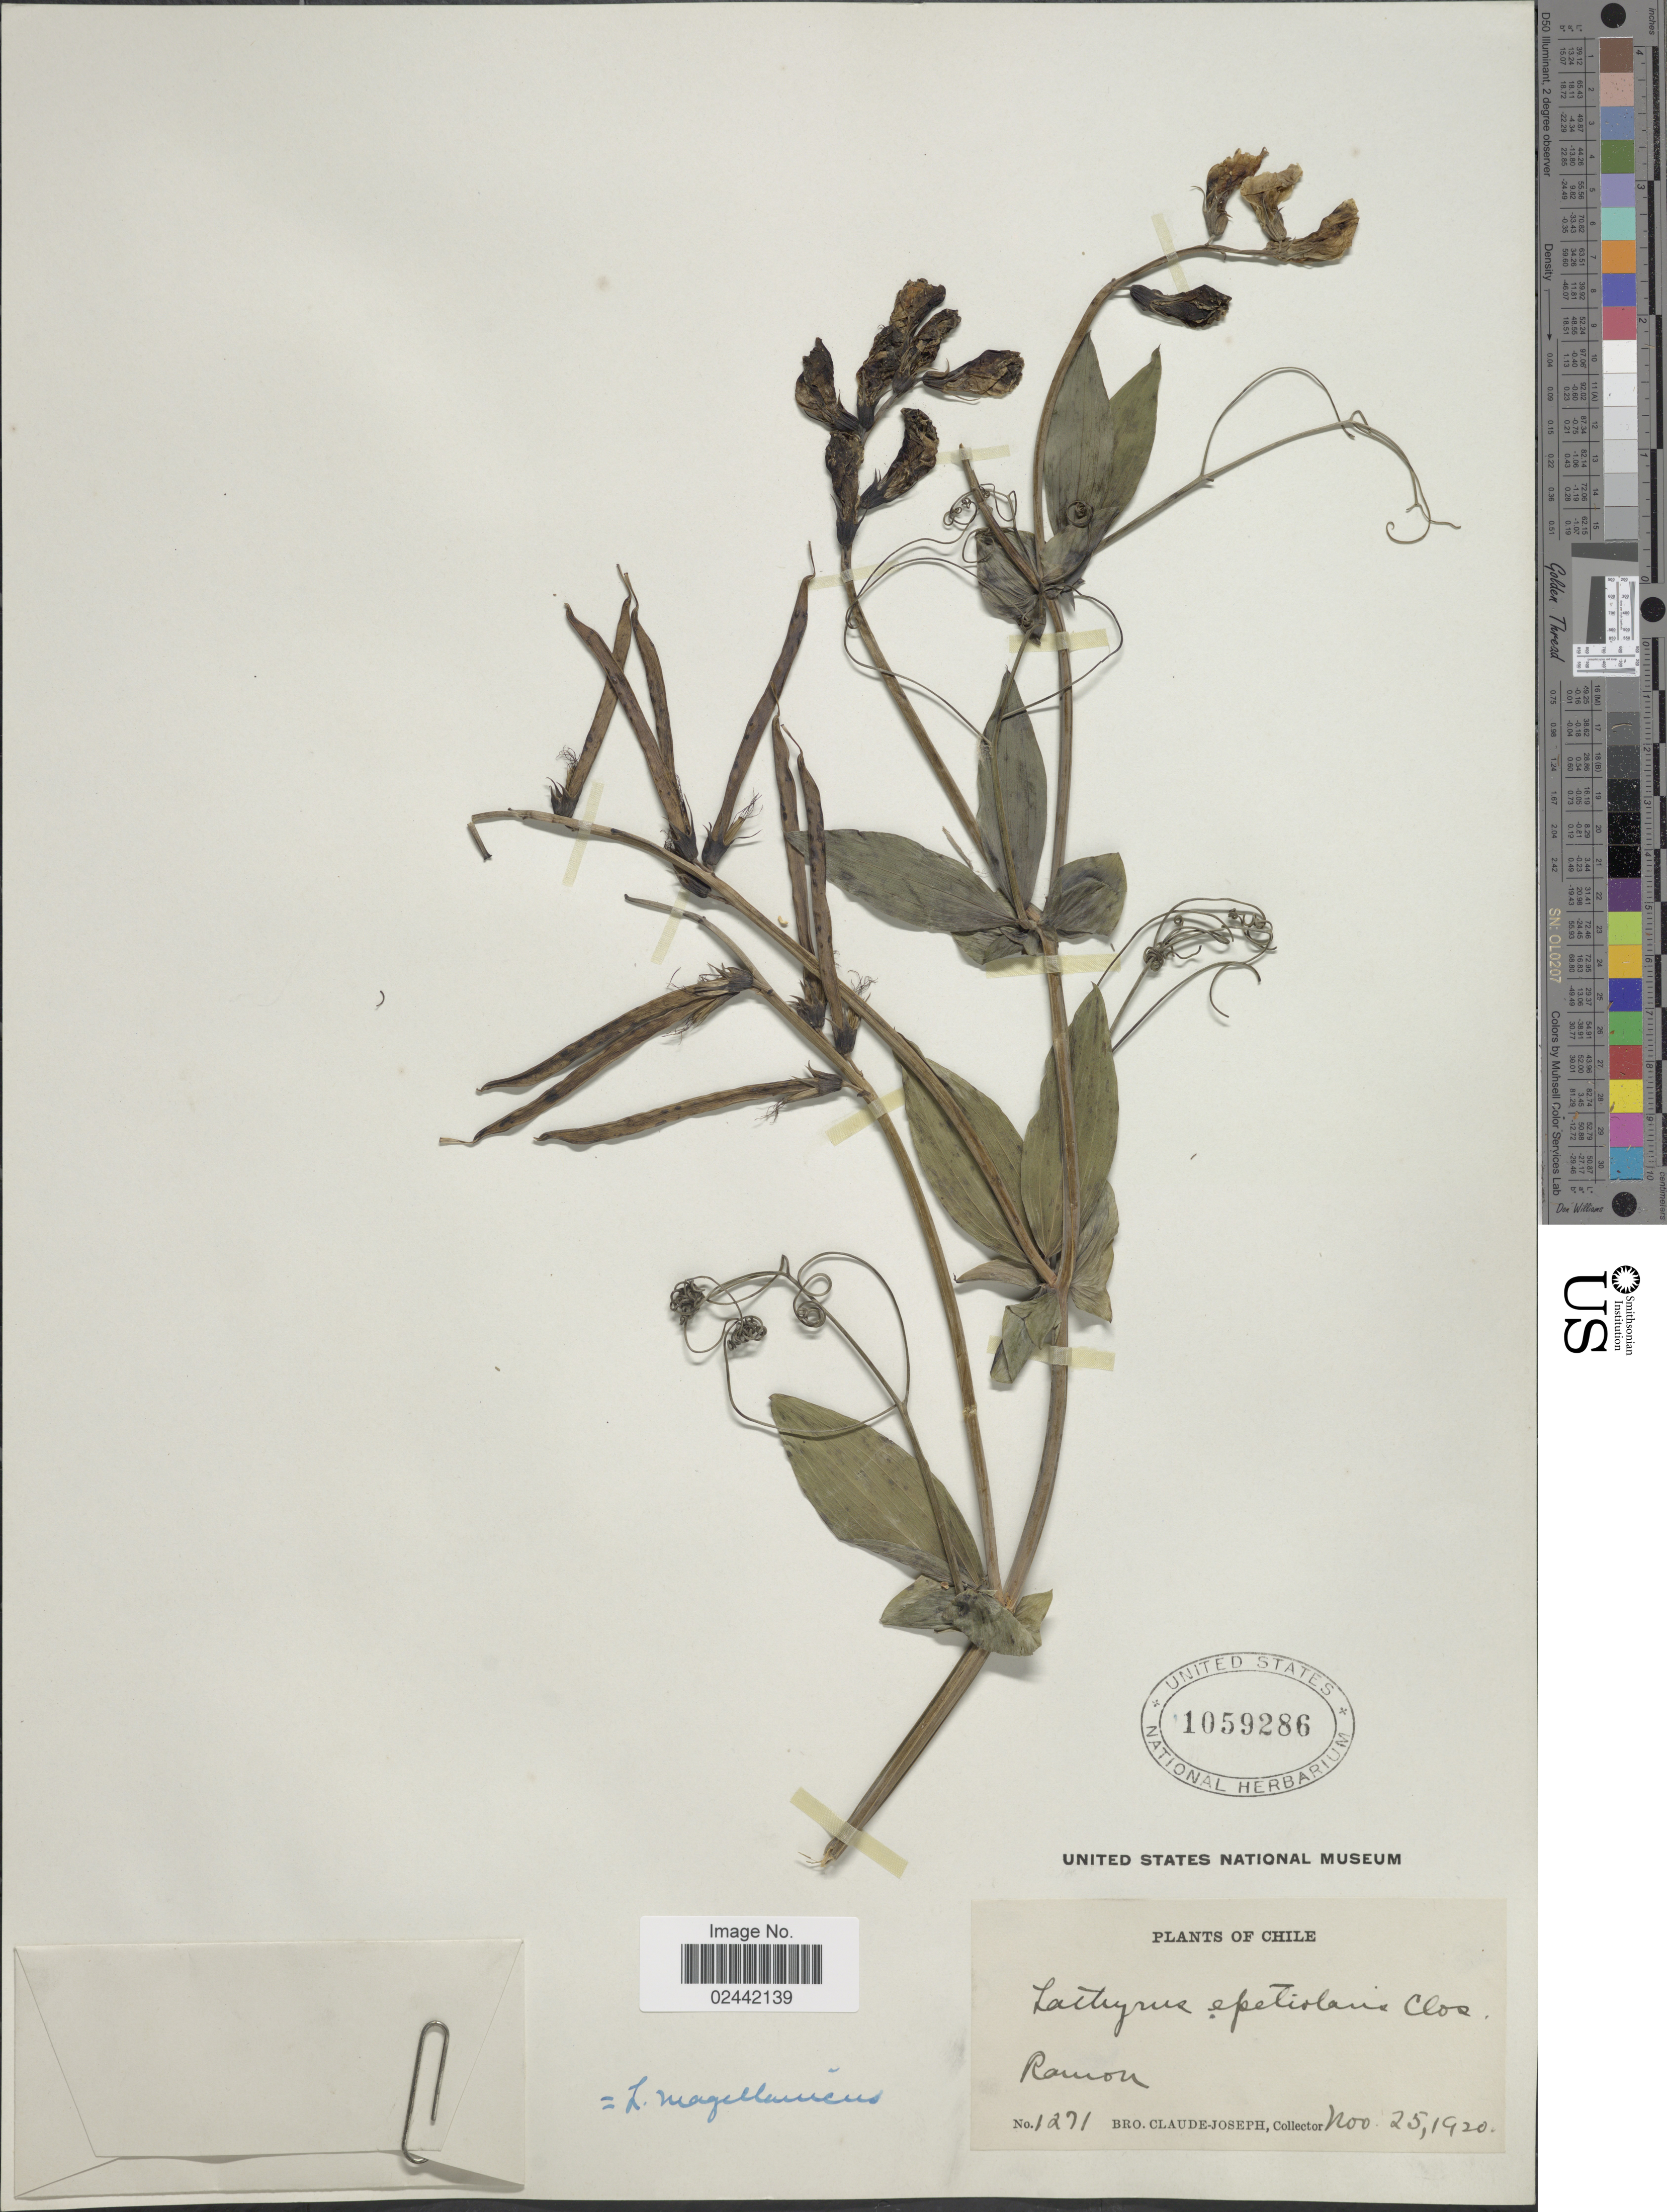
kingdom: Plantae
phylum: Tracheophyta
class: Magnoliopsida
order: Fabales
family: Fabaceae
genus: Lathyrus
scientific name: Lathyrus magellanicus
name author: Lam.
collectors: Bro. Claude-Joseph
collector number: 1271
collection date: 1920-11-25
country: Chile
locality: Ramon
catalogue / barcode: US 1059286